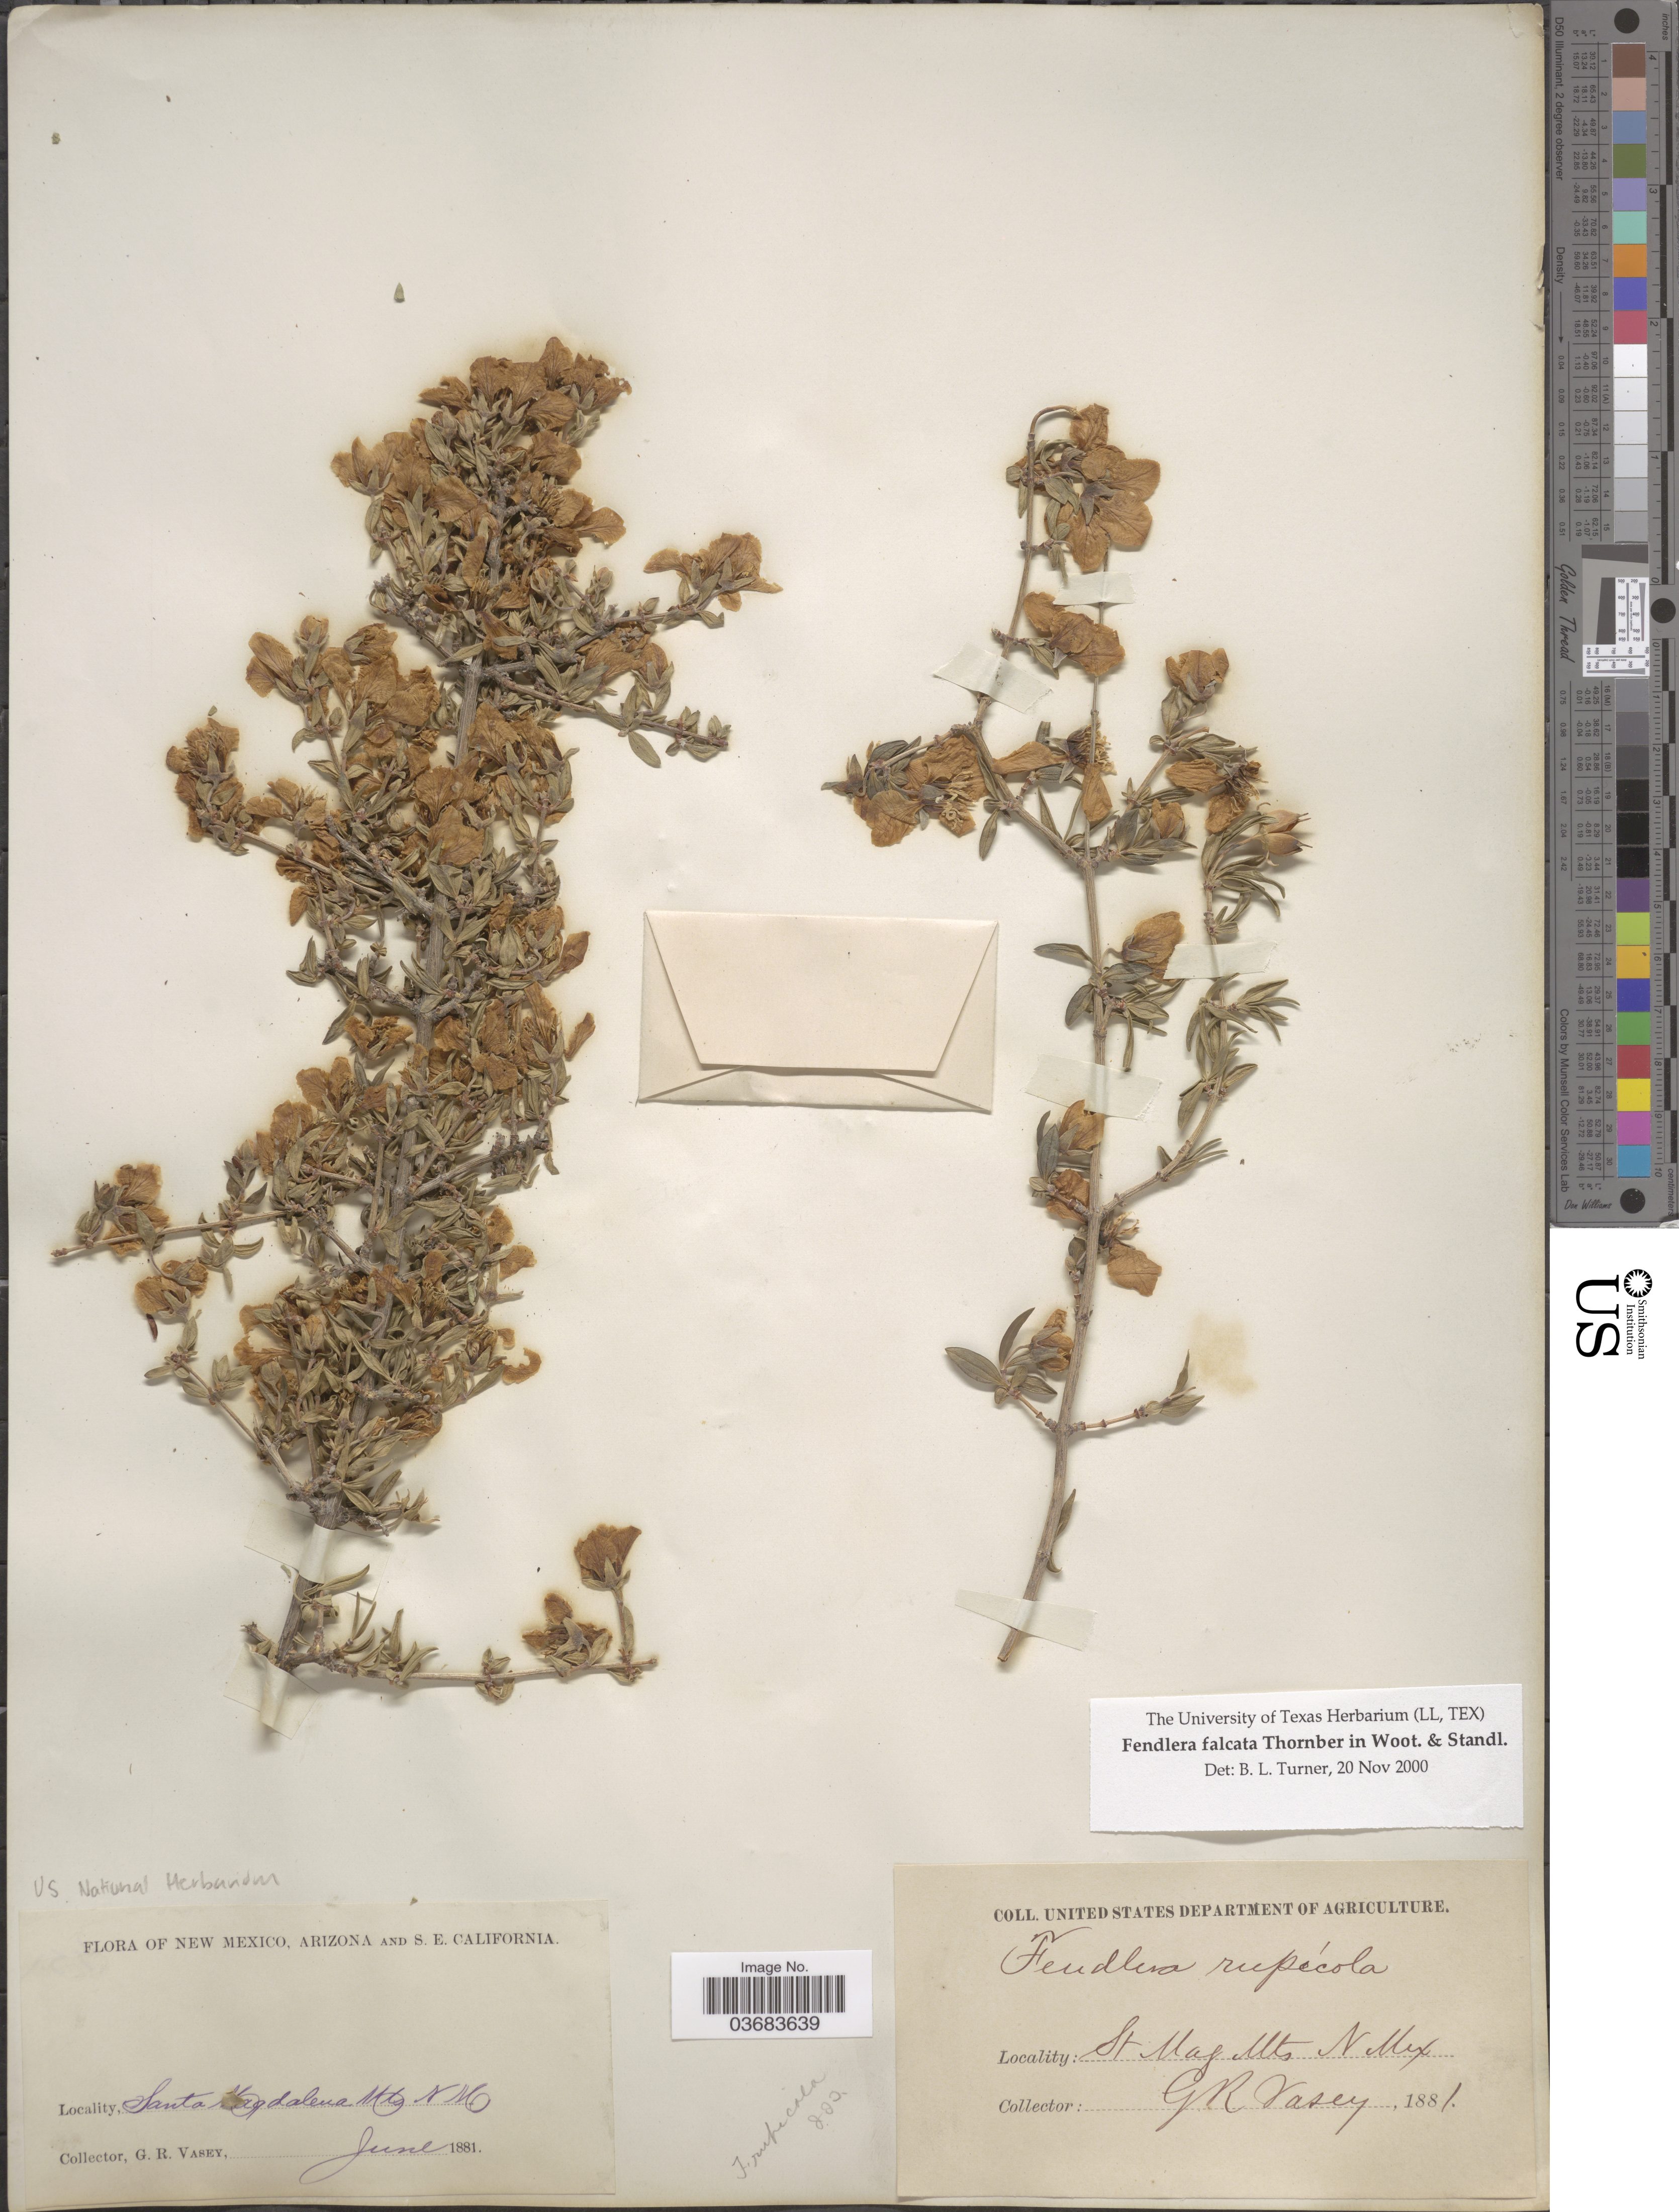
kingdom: Plantae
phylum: Tracheophyta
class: Magnoliopsida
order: Cornales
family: Hydrangeaceae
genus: Fendlera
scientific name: Fendlera rupicola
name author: Englem. & A. Gray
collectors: G. R. Vasey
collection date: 1881-06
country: United States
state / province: New Mexico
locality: Santa Magdalena Mts.